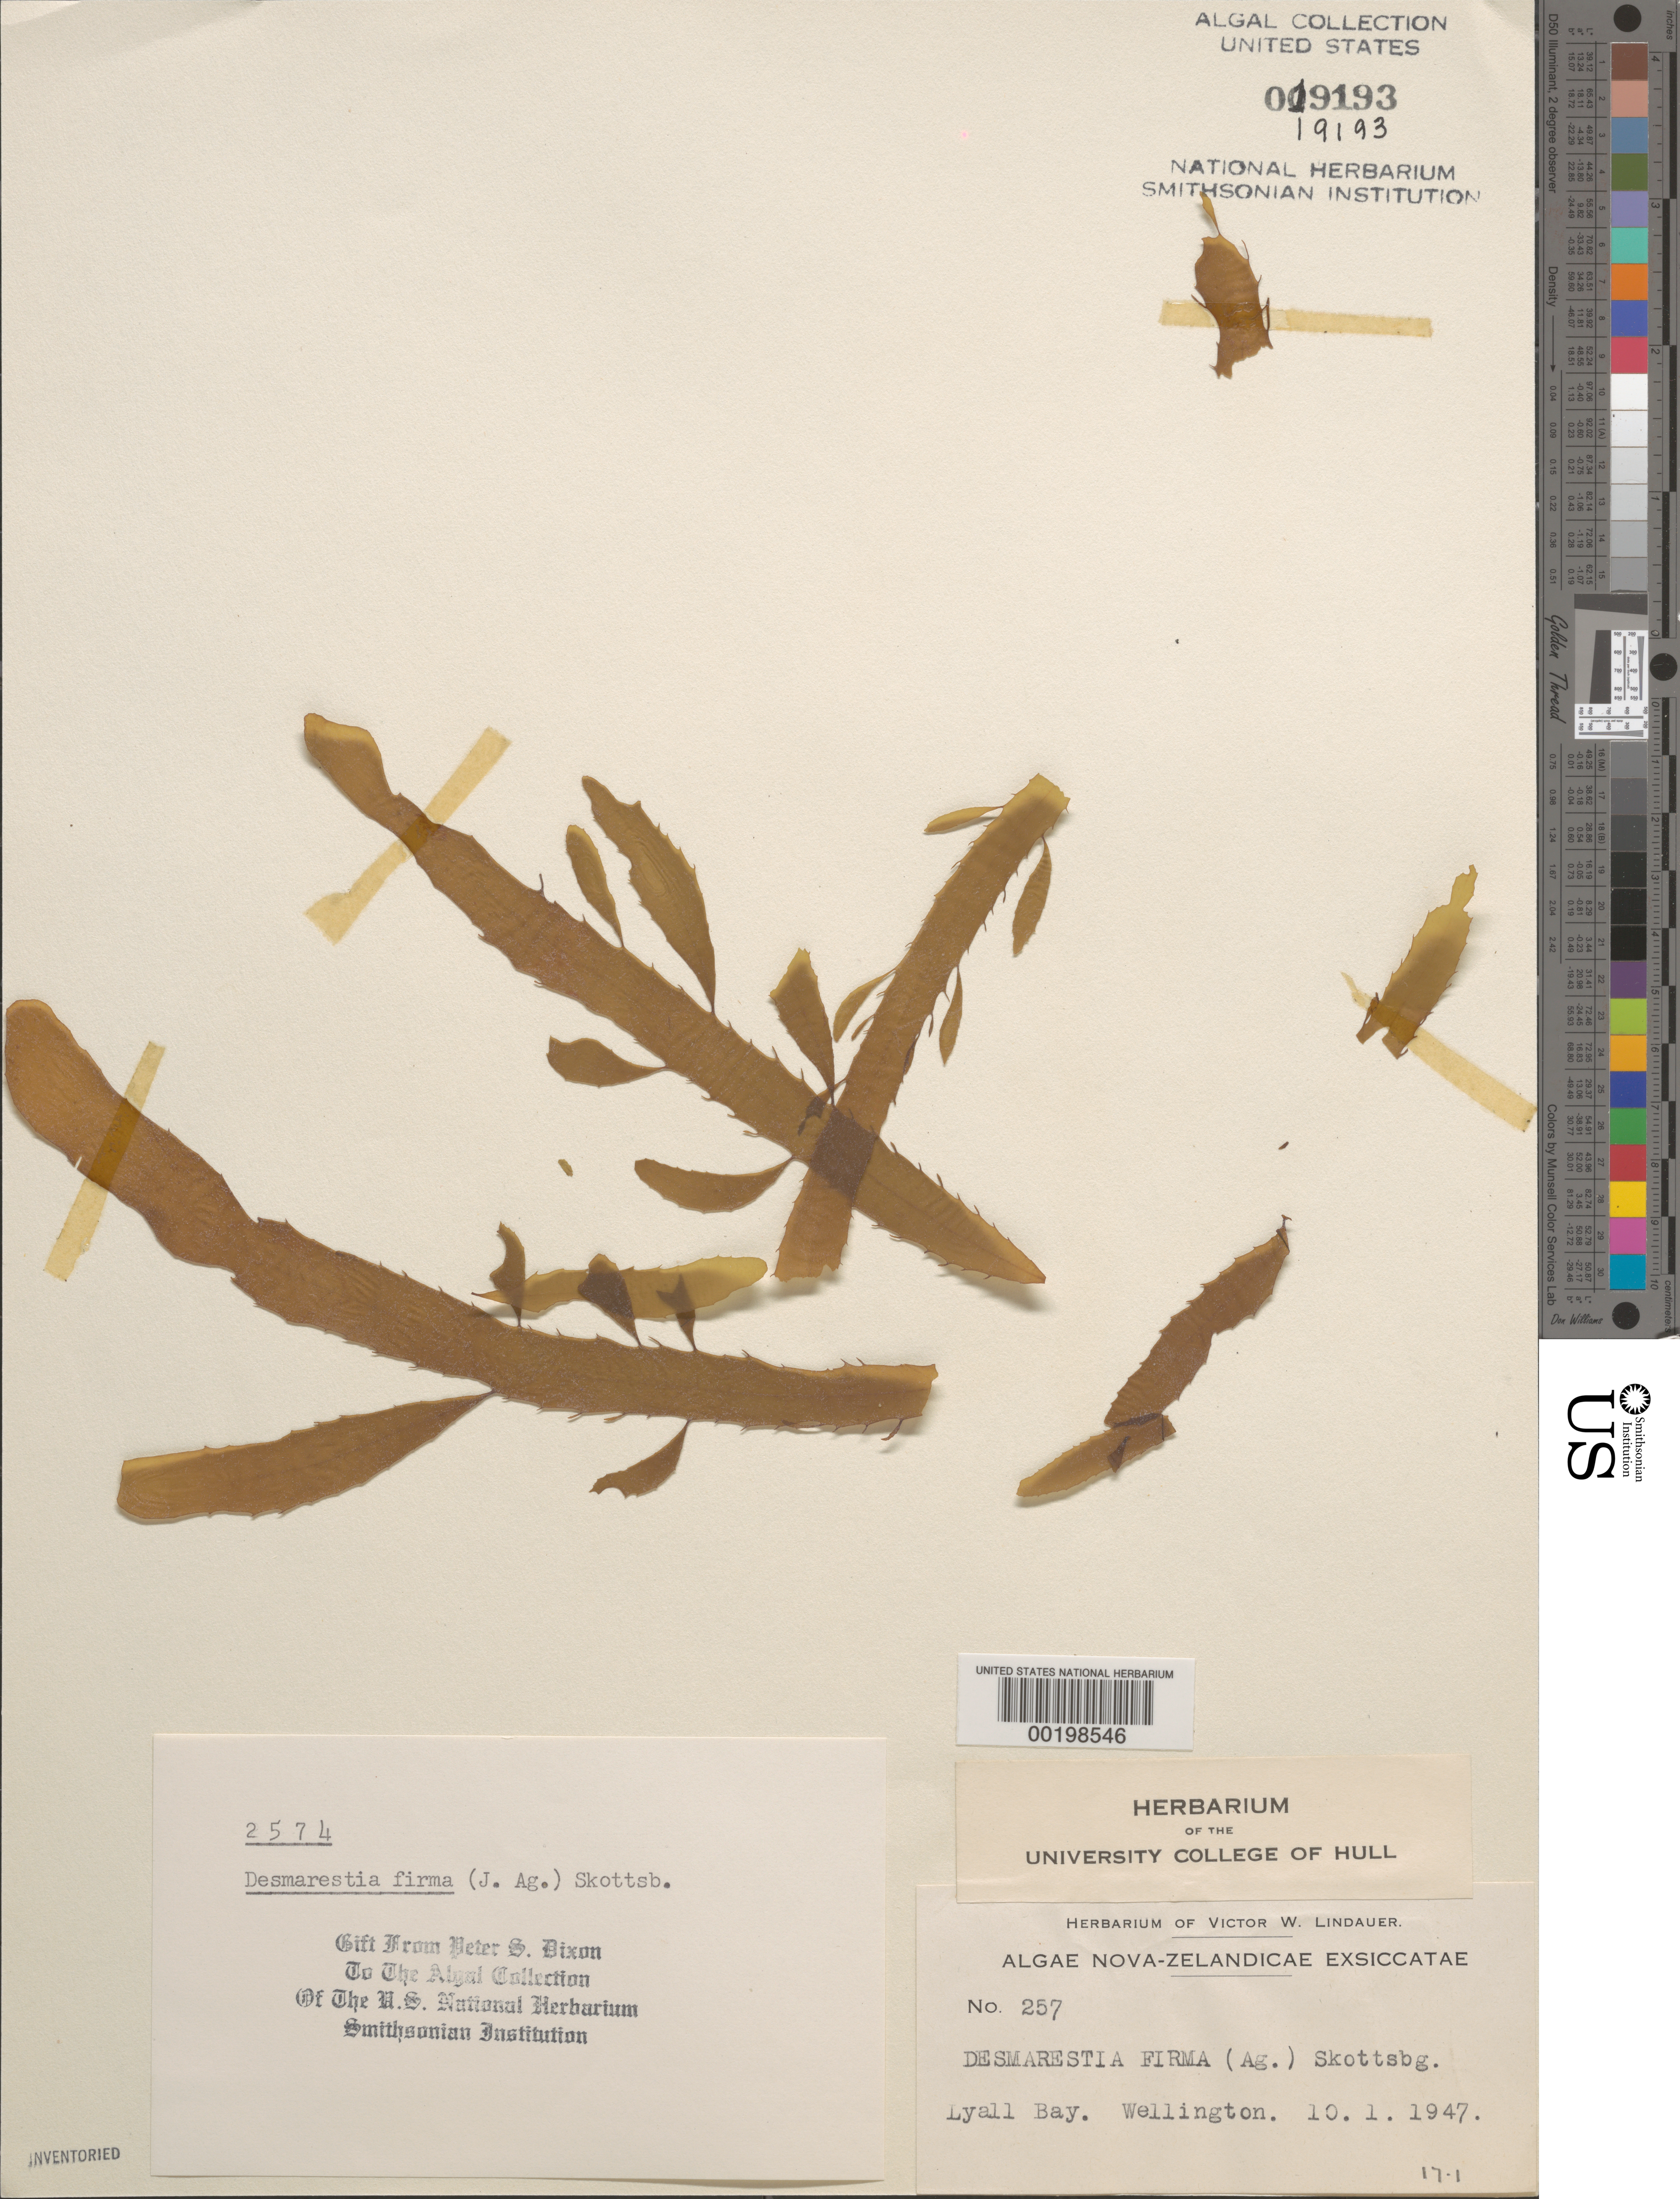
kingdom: Chromista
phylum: Ochrophyta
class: Phaeophyceae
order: Desmarestiales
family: Desmarestiaceae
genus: Desmarestia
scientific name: Desmarestia firma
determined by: Dixon, P. S.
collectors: V. Lindauer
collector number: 257 & PSD 2574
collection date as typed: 10 Jan 1947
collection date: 1947-01-10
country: New Zealand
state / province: Wellington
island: North Island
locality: Wellington, Lyall Bay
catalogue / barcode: US 19193